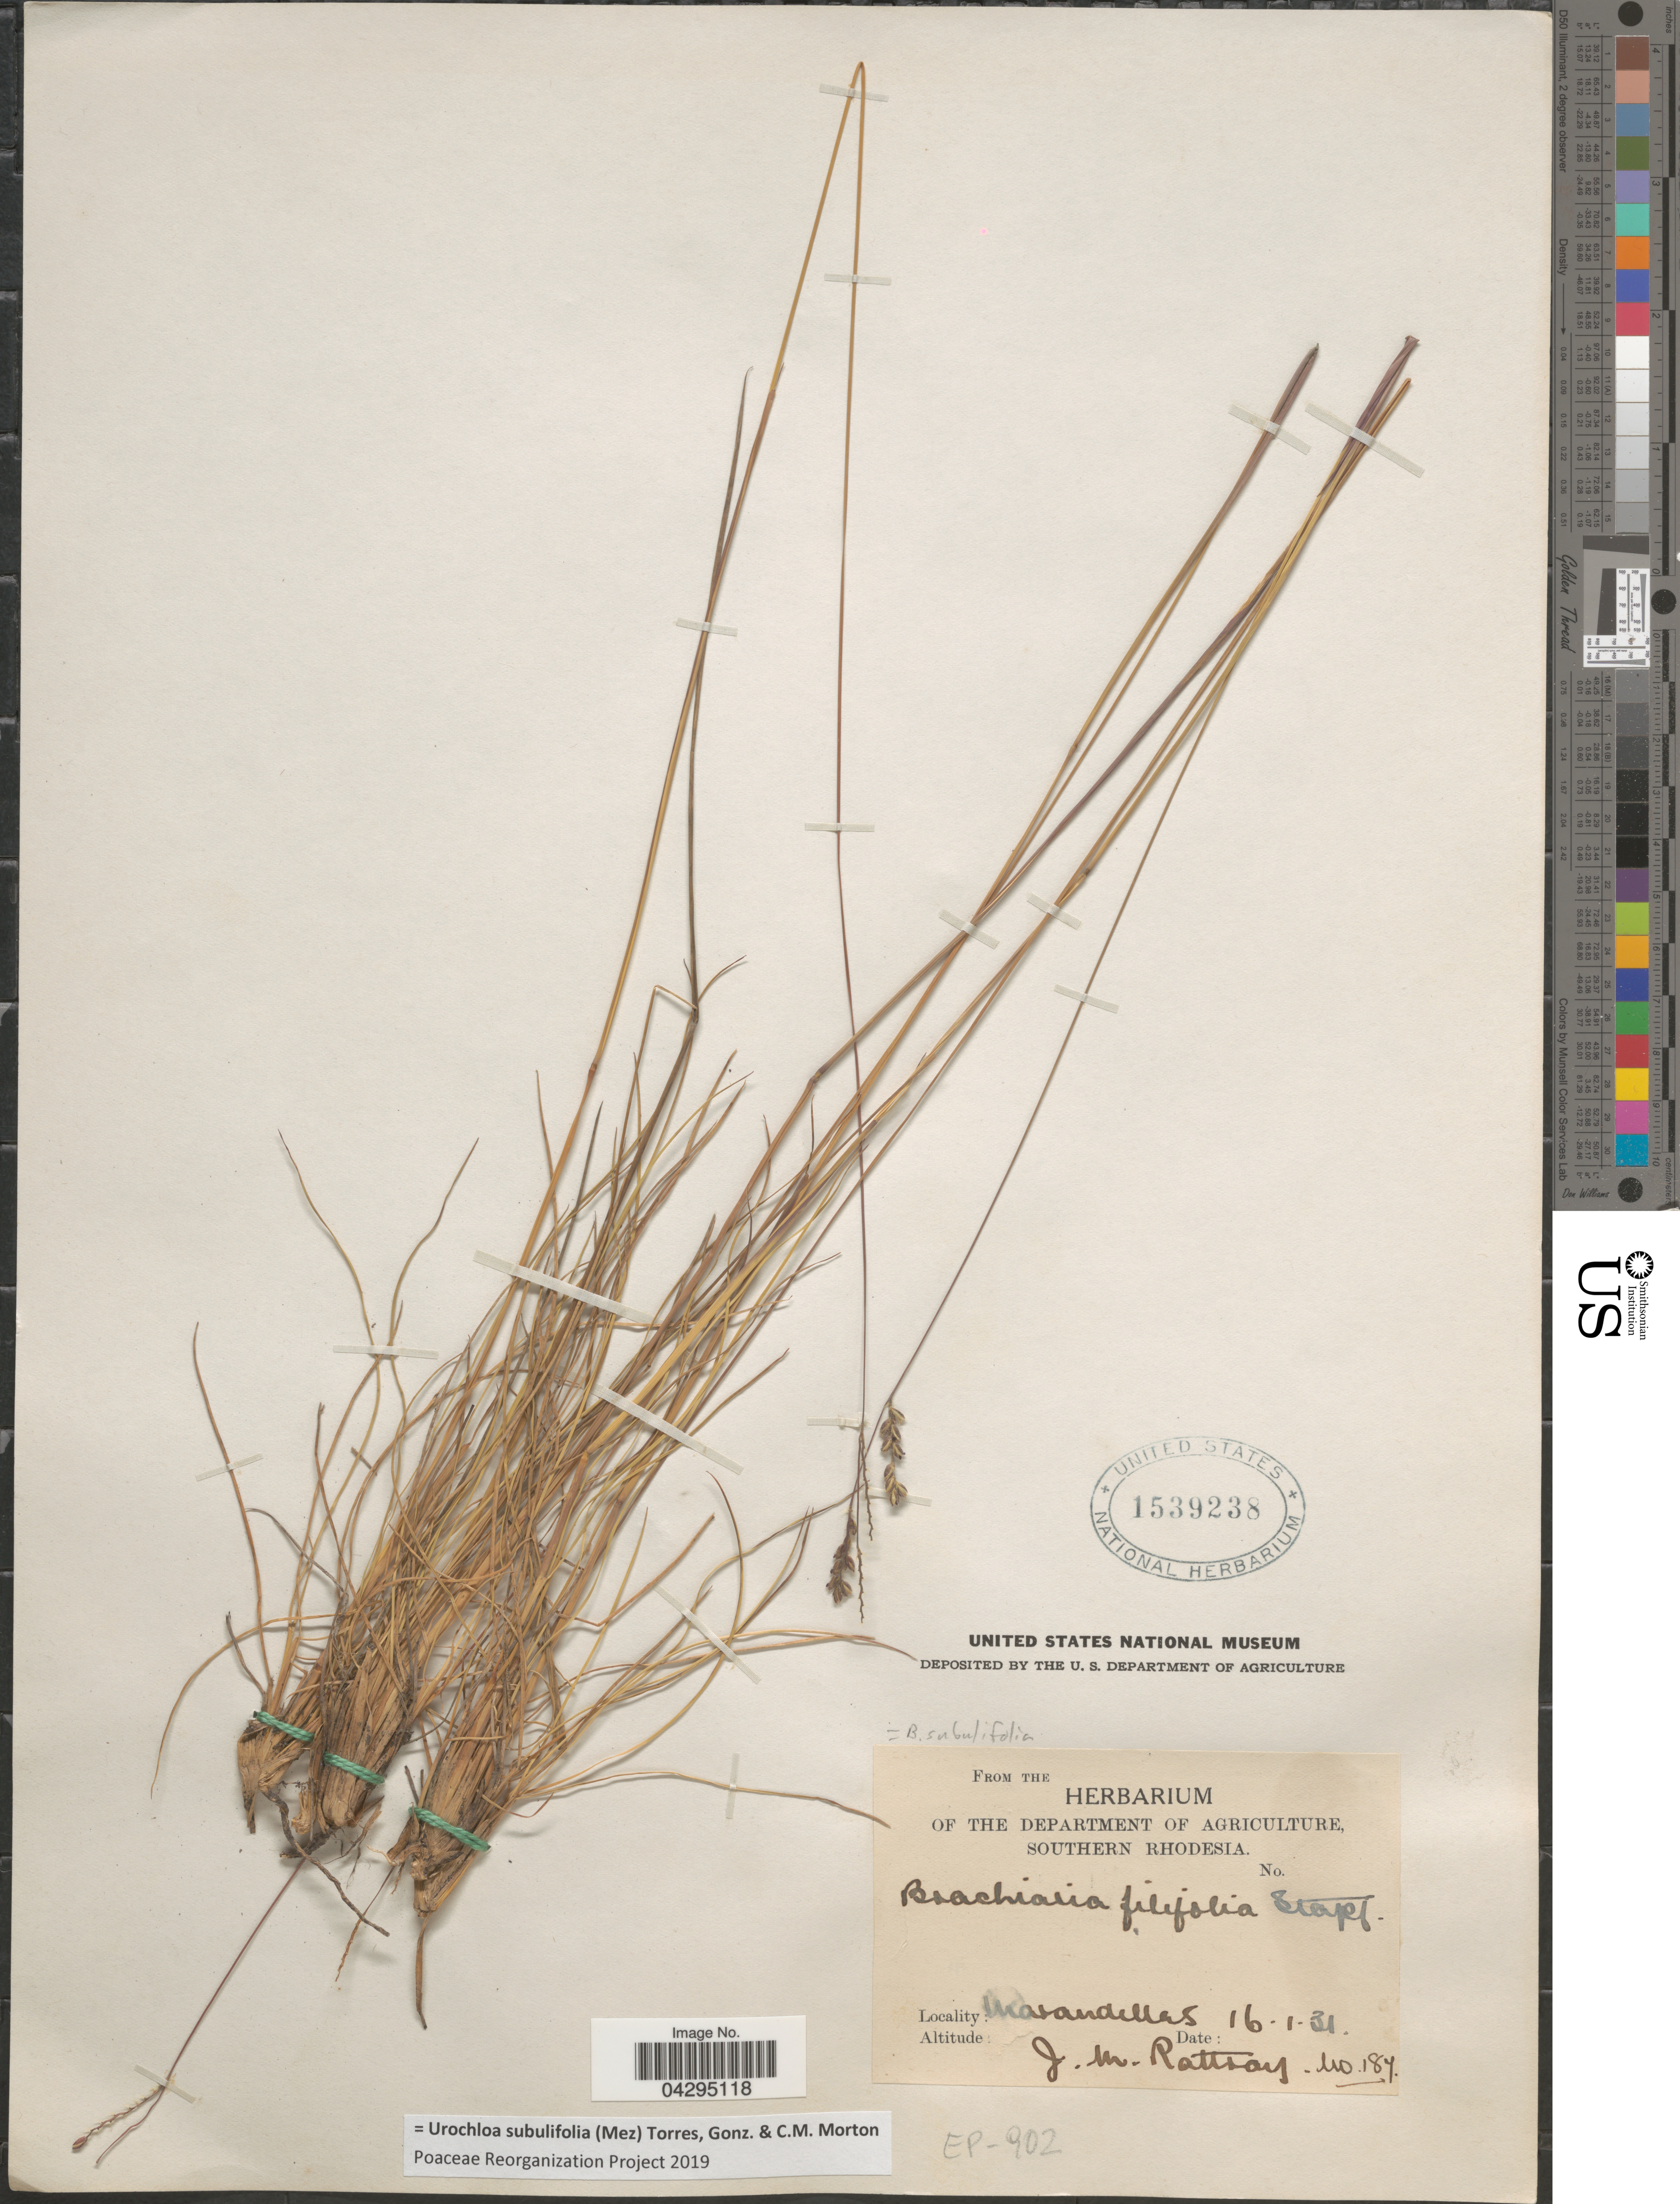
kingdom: Plantae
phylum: Tracheophyta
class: Liliopsida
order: Poales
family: Poaceae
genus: Urochloa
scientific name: Urochloa subulifolia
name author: (Mez) Torres Gonz. & C.M. Morton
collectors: J. Rattray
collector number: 187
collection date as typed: Transcribed d/m/y: 16/1/31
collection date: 1931-01-16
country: Zimbabwe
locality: Southern Rhodesia. Marandellas.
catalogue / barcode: US 1539238